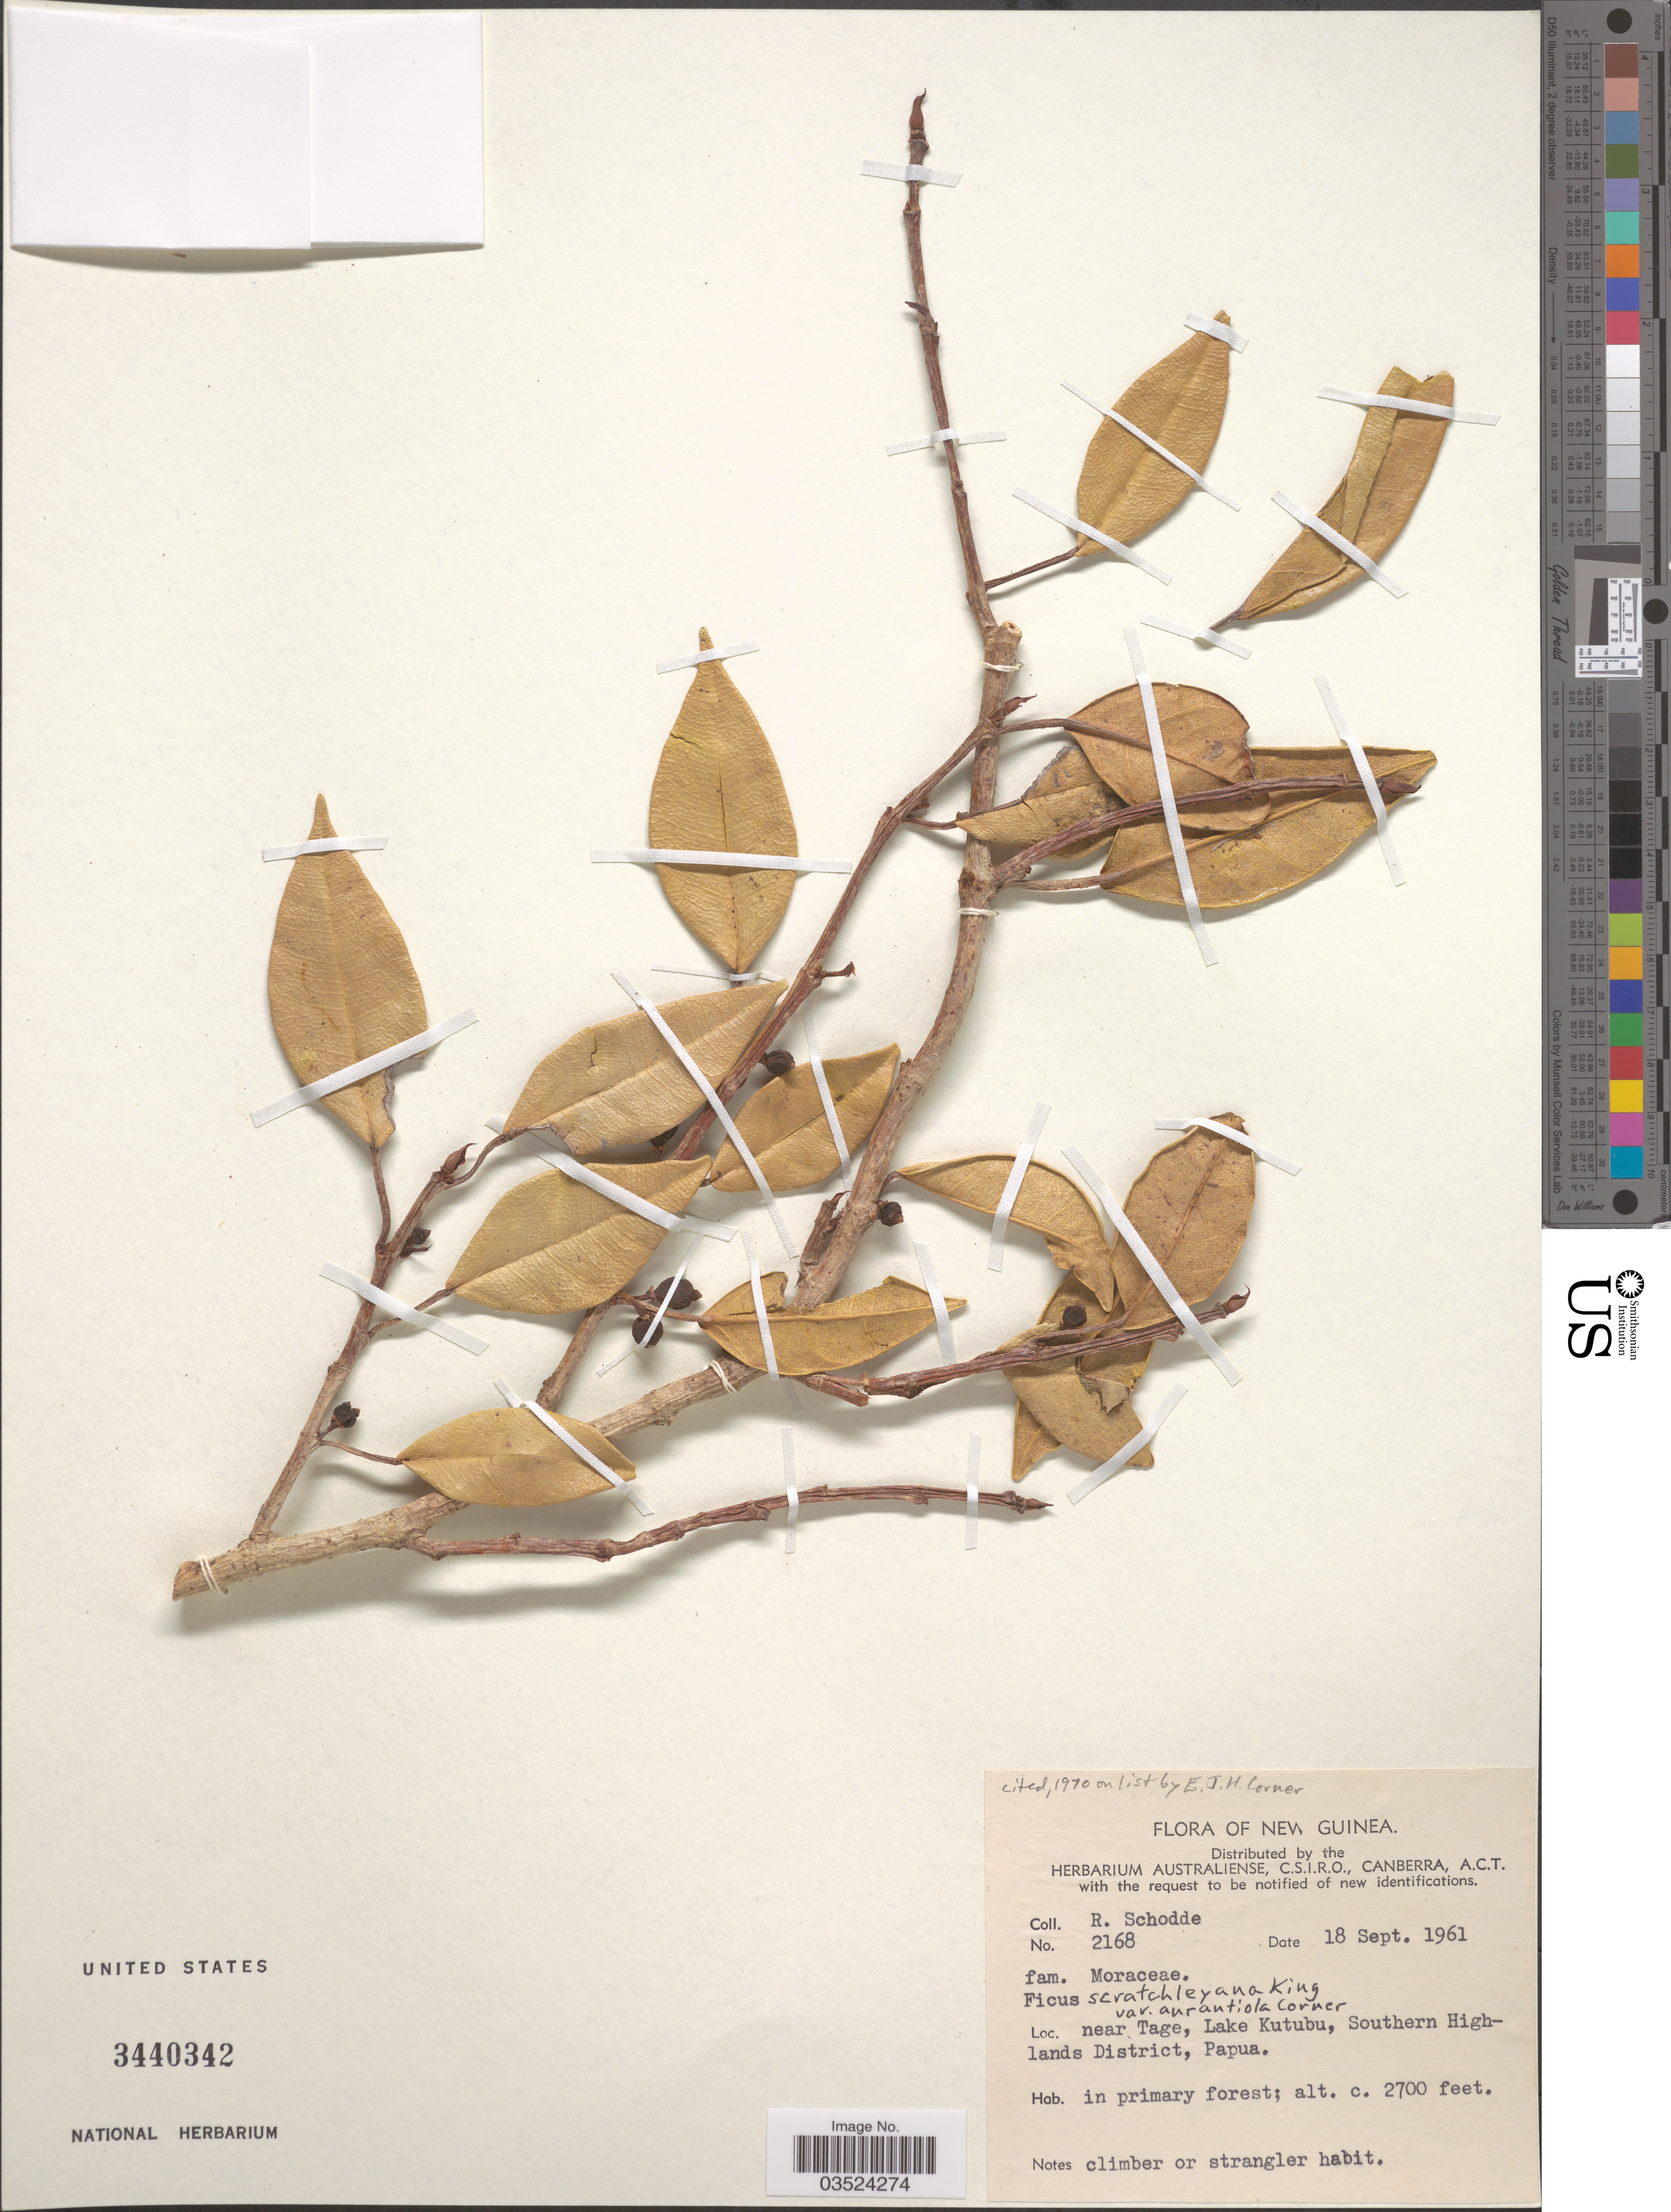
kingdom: Plantae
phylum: Tracheophyta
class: Magnoliopsida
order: Rosales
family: Moraceae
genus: Ficus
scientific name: Ficus scratchleyana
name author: R.M. King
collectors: R. Schodde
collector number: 2168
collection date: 1961-09-18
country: Papua New Guinea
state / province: Southern Highlands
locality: New Guinea. Near Tage, Lake Kutubu, Southern Highlands District, Papua.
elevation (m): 823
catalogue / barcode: US 3440342